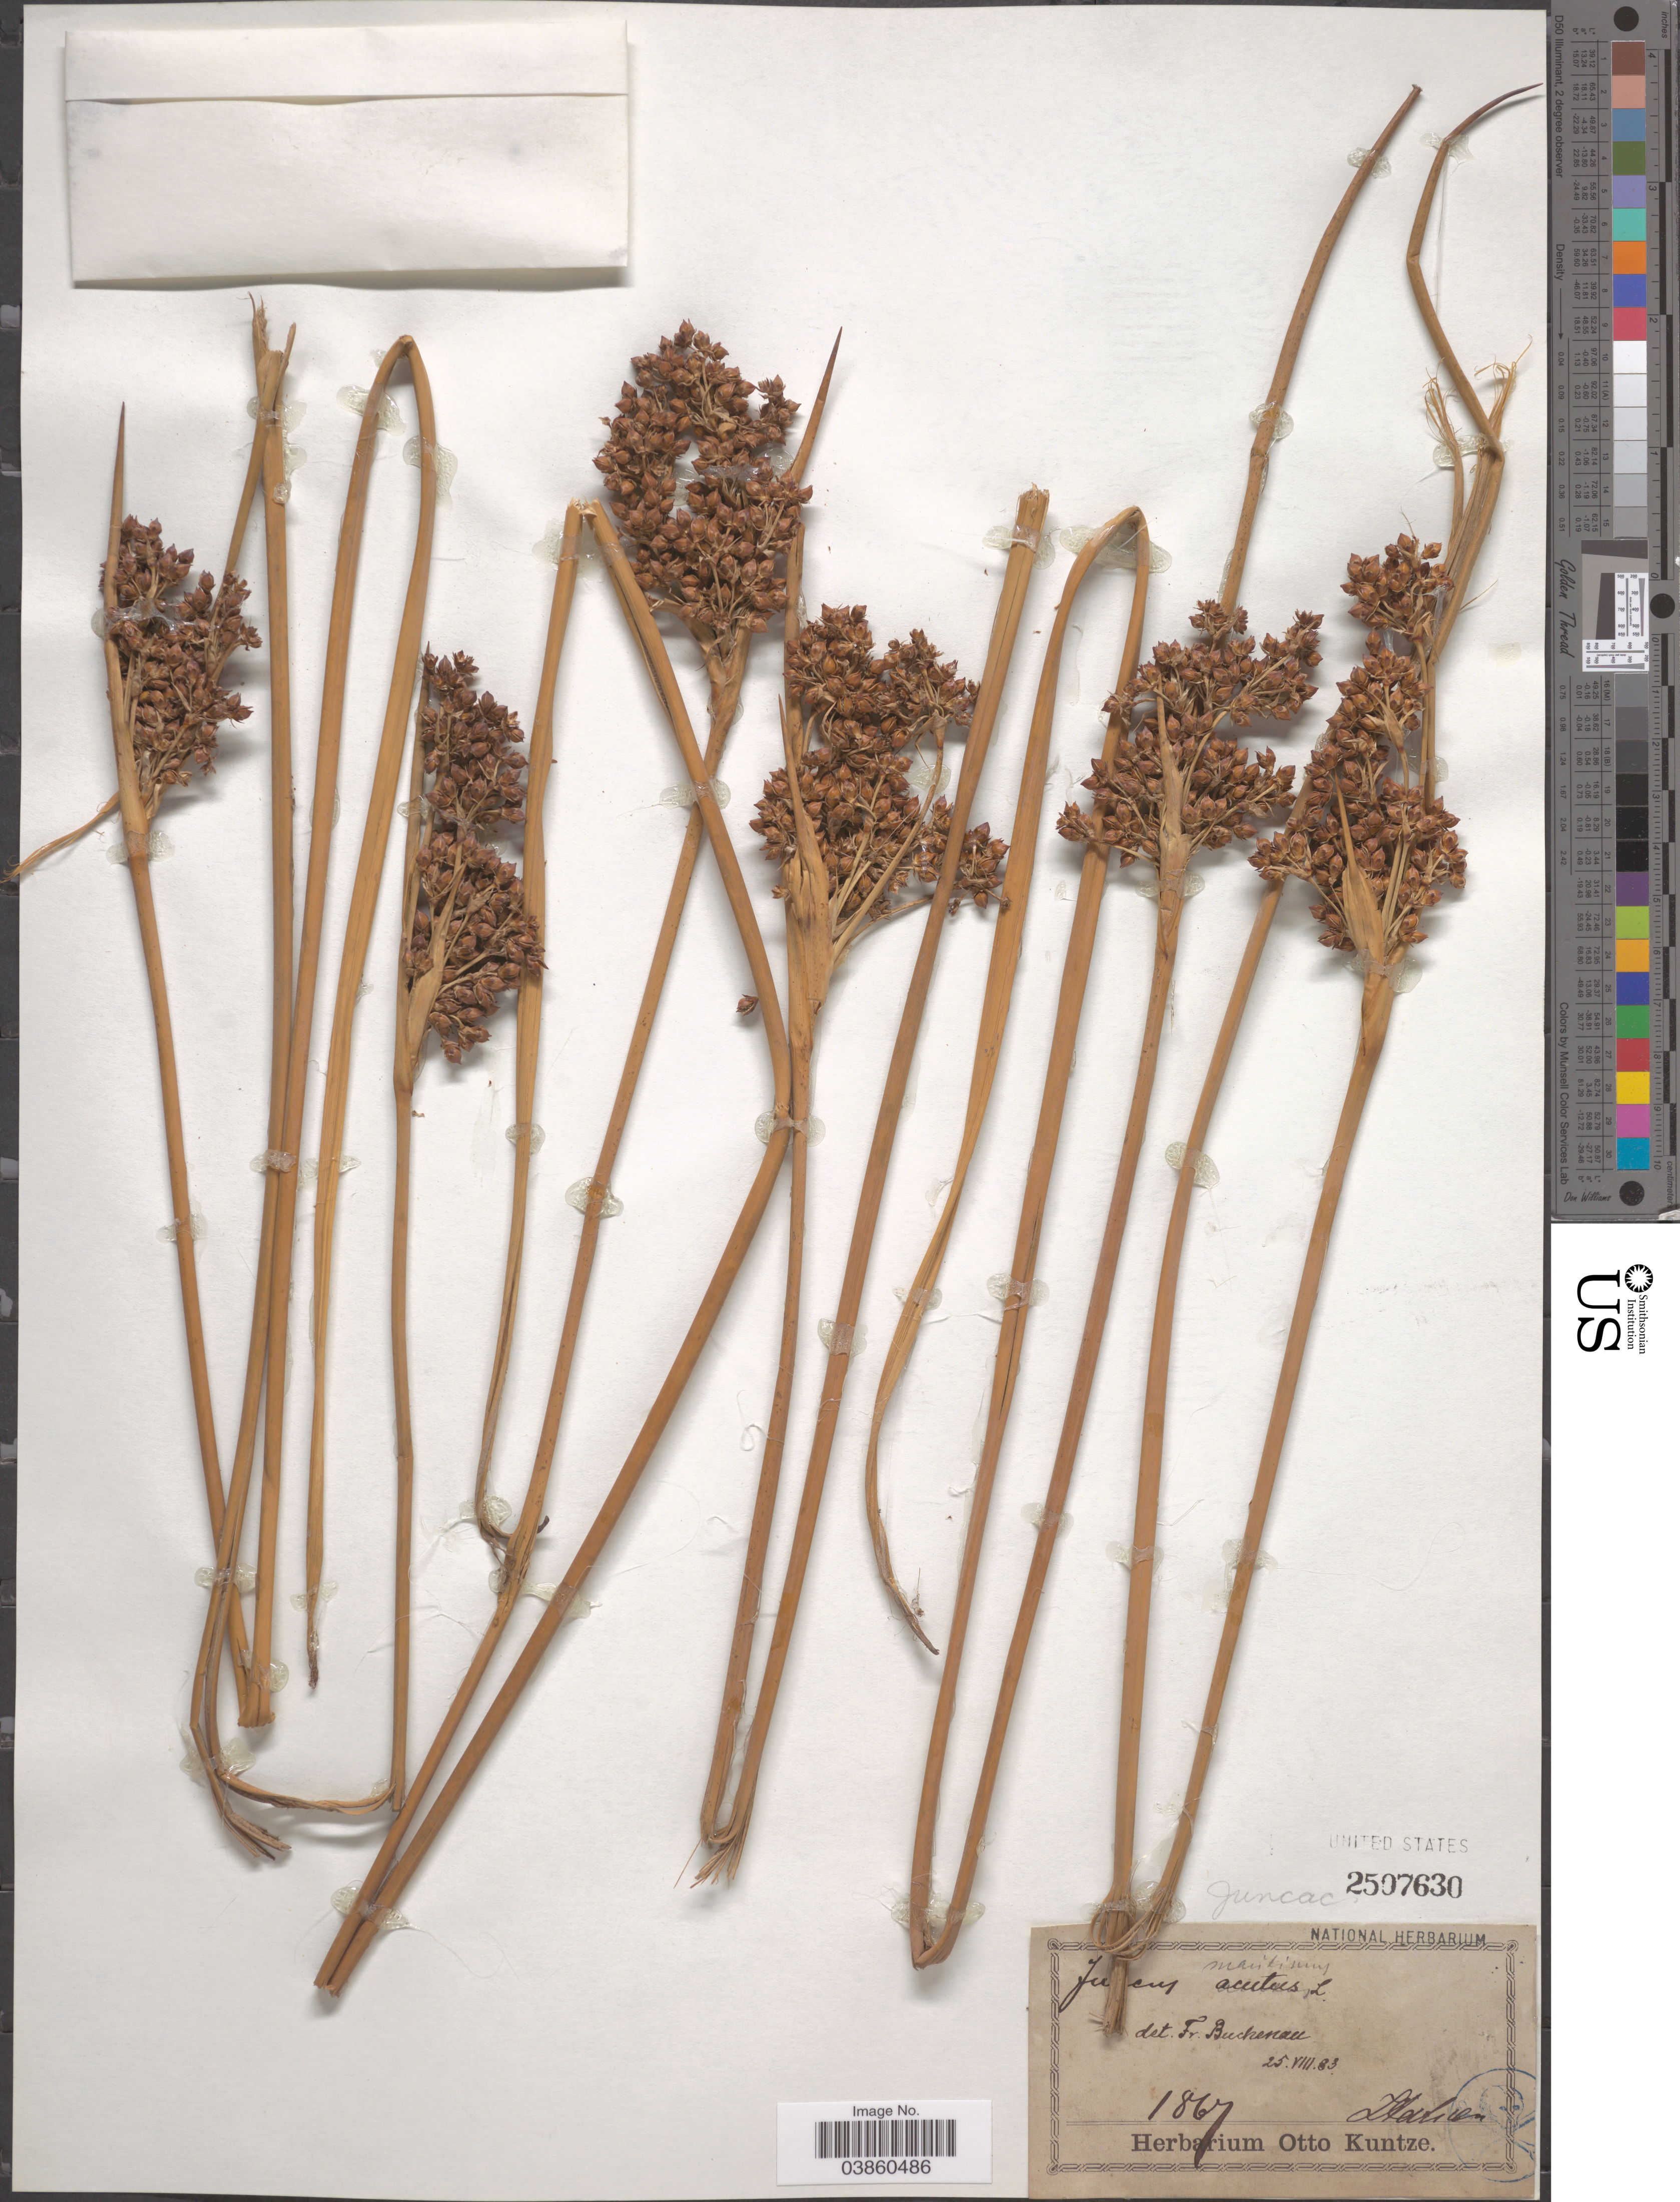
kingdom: Plantae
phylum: Tracheophyta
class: Liliopsida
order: Poales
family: Juncaceae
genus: Juncus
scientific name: Juncus maritimus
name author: Lam.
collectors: ex herb. Otto Kuntze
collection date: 1867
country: Italy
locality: Italien.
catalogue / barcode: US 2507630